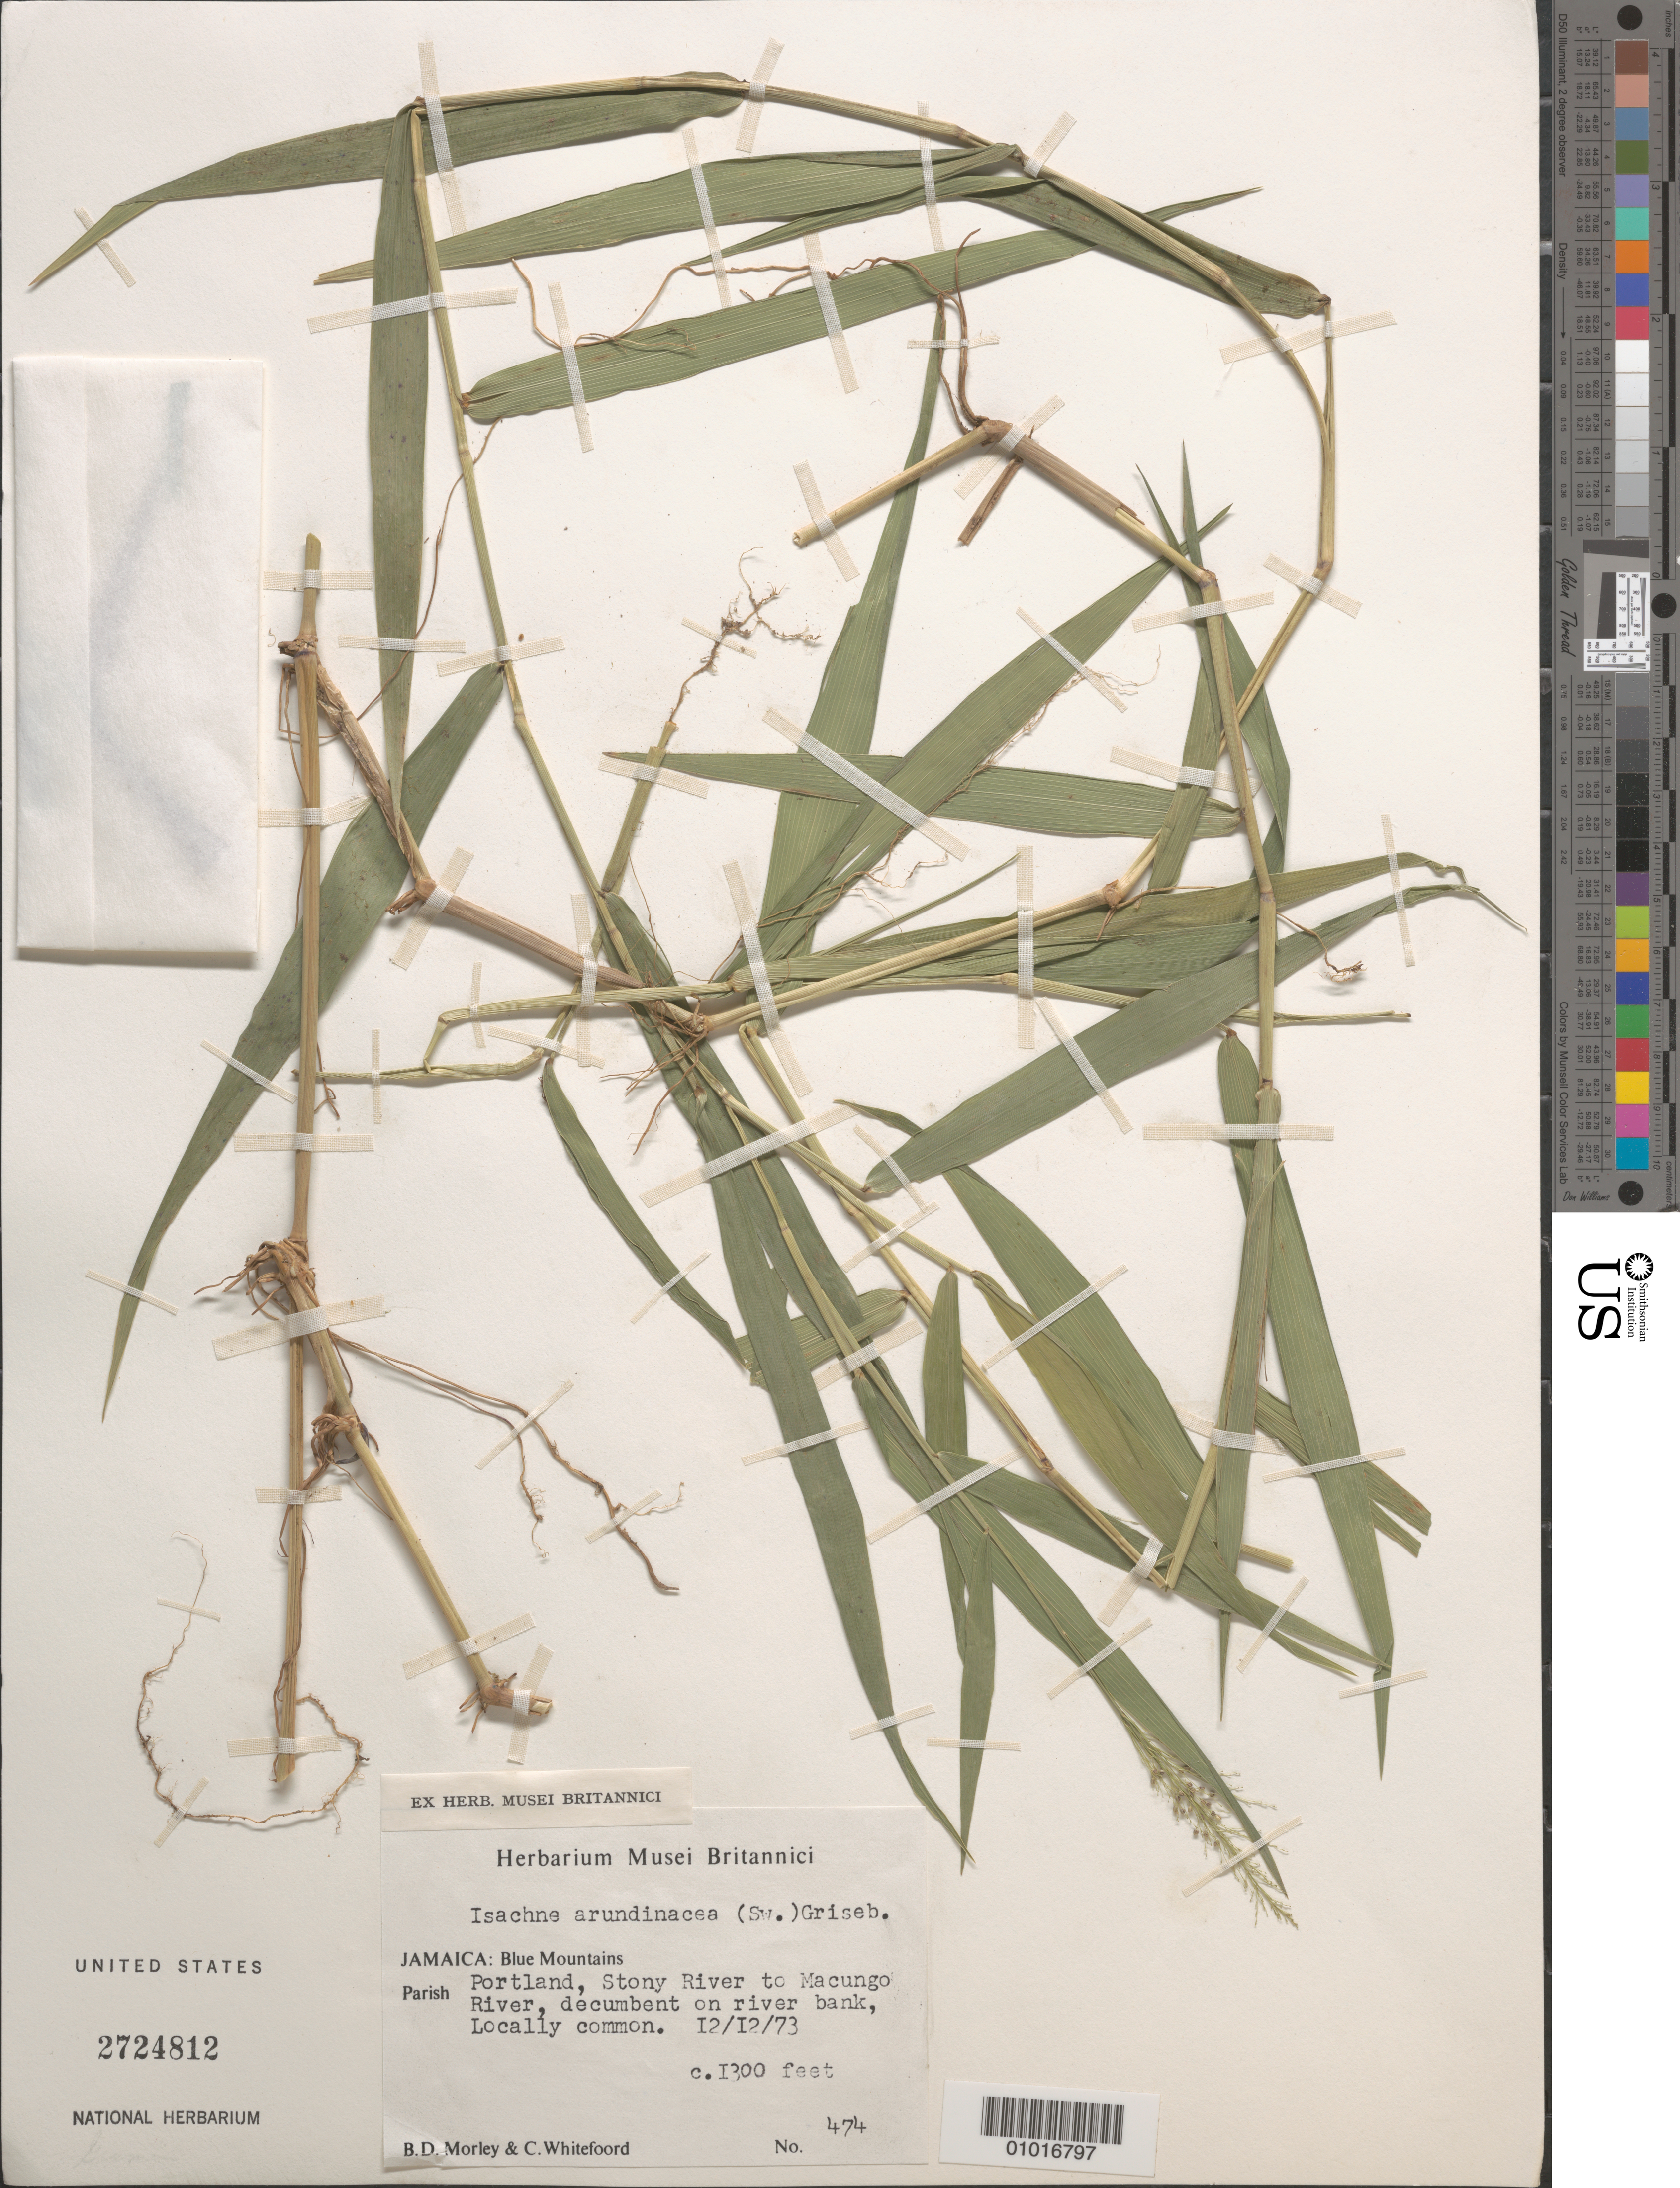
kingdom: Plantae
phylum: Tracheophyta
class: Liliopsida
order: Poales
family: Poaceae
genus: Isachne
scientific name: Isachne arundinacea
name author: (Sw.) Griseb.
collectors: B. D. Morley & C. Whitefoord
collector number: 474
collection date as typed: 12 Dec 1973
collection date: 1973-12-12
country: Jamaica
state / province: Portland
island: Jamaica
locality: Blue Mountains, Portland, Stony river to Macungo River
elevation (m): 396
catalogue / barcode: US 2724812